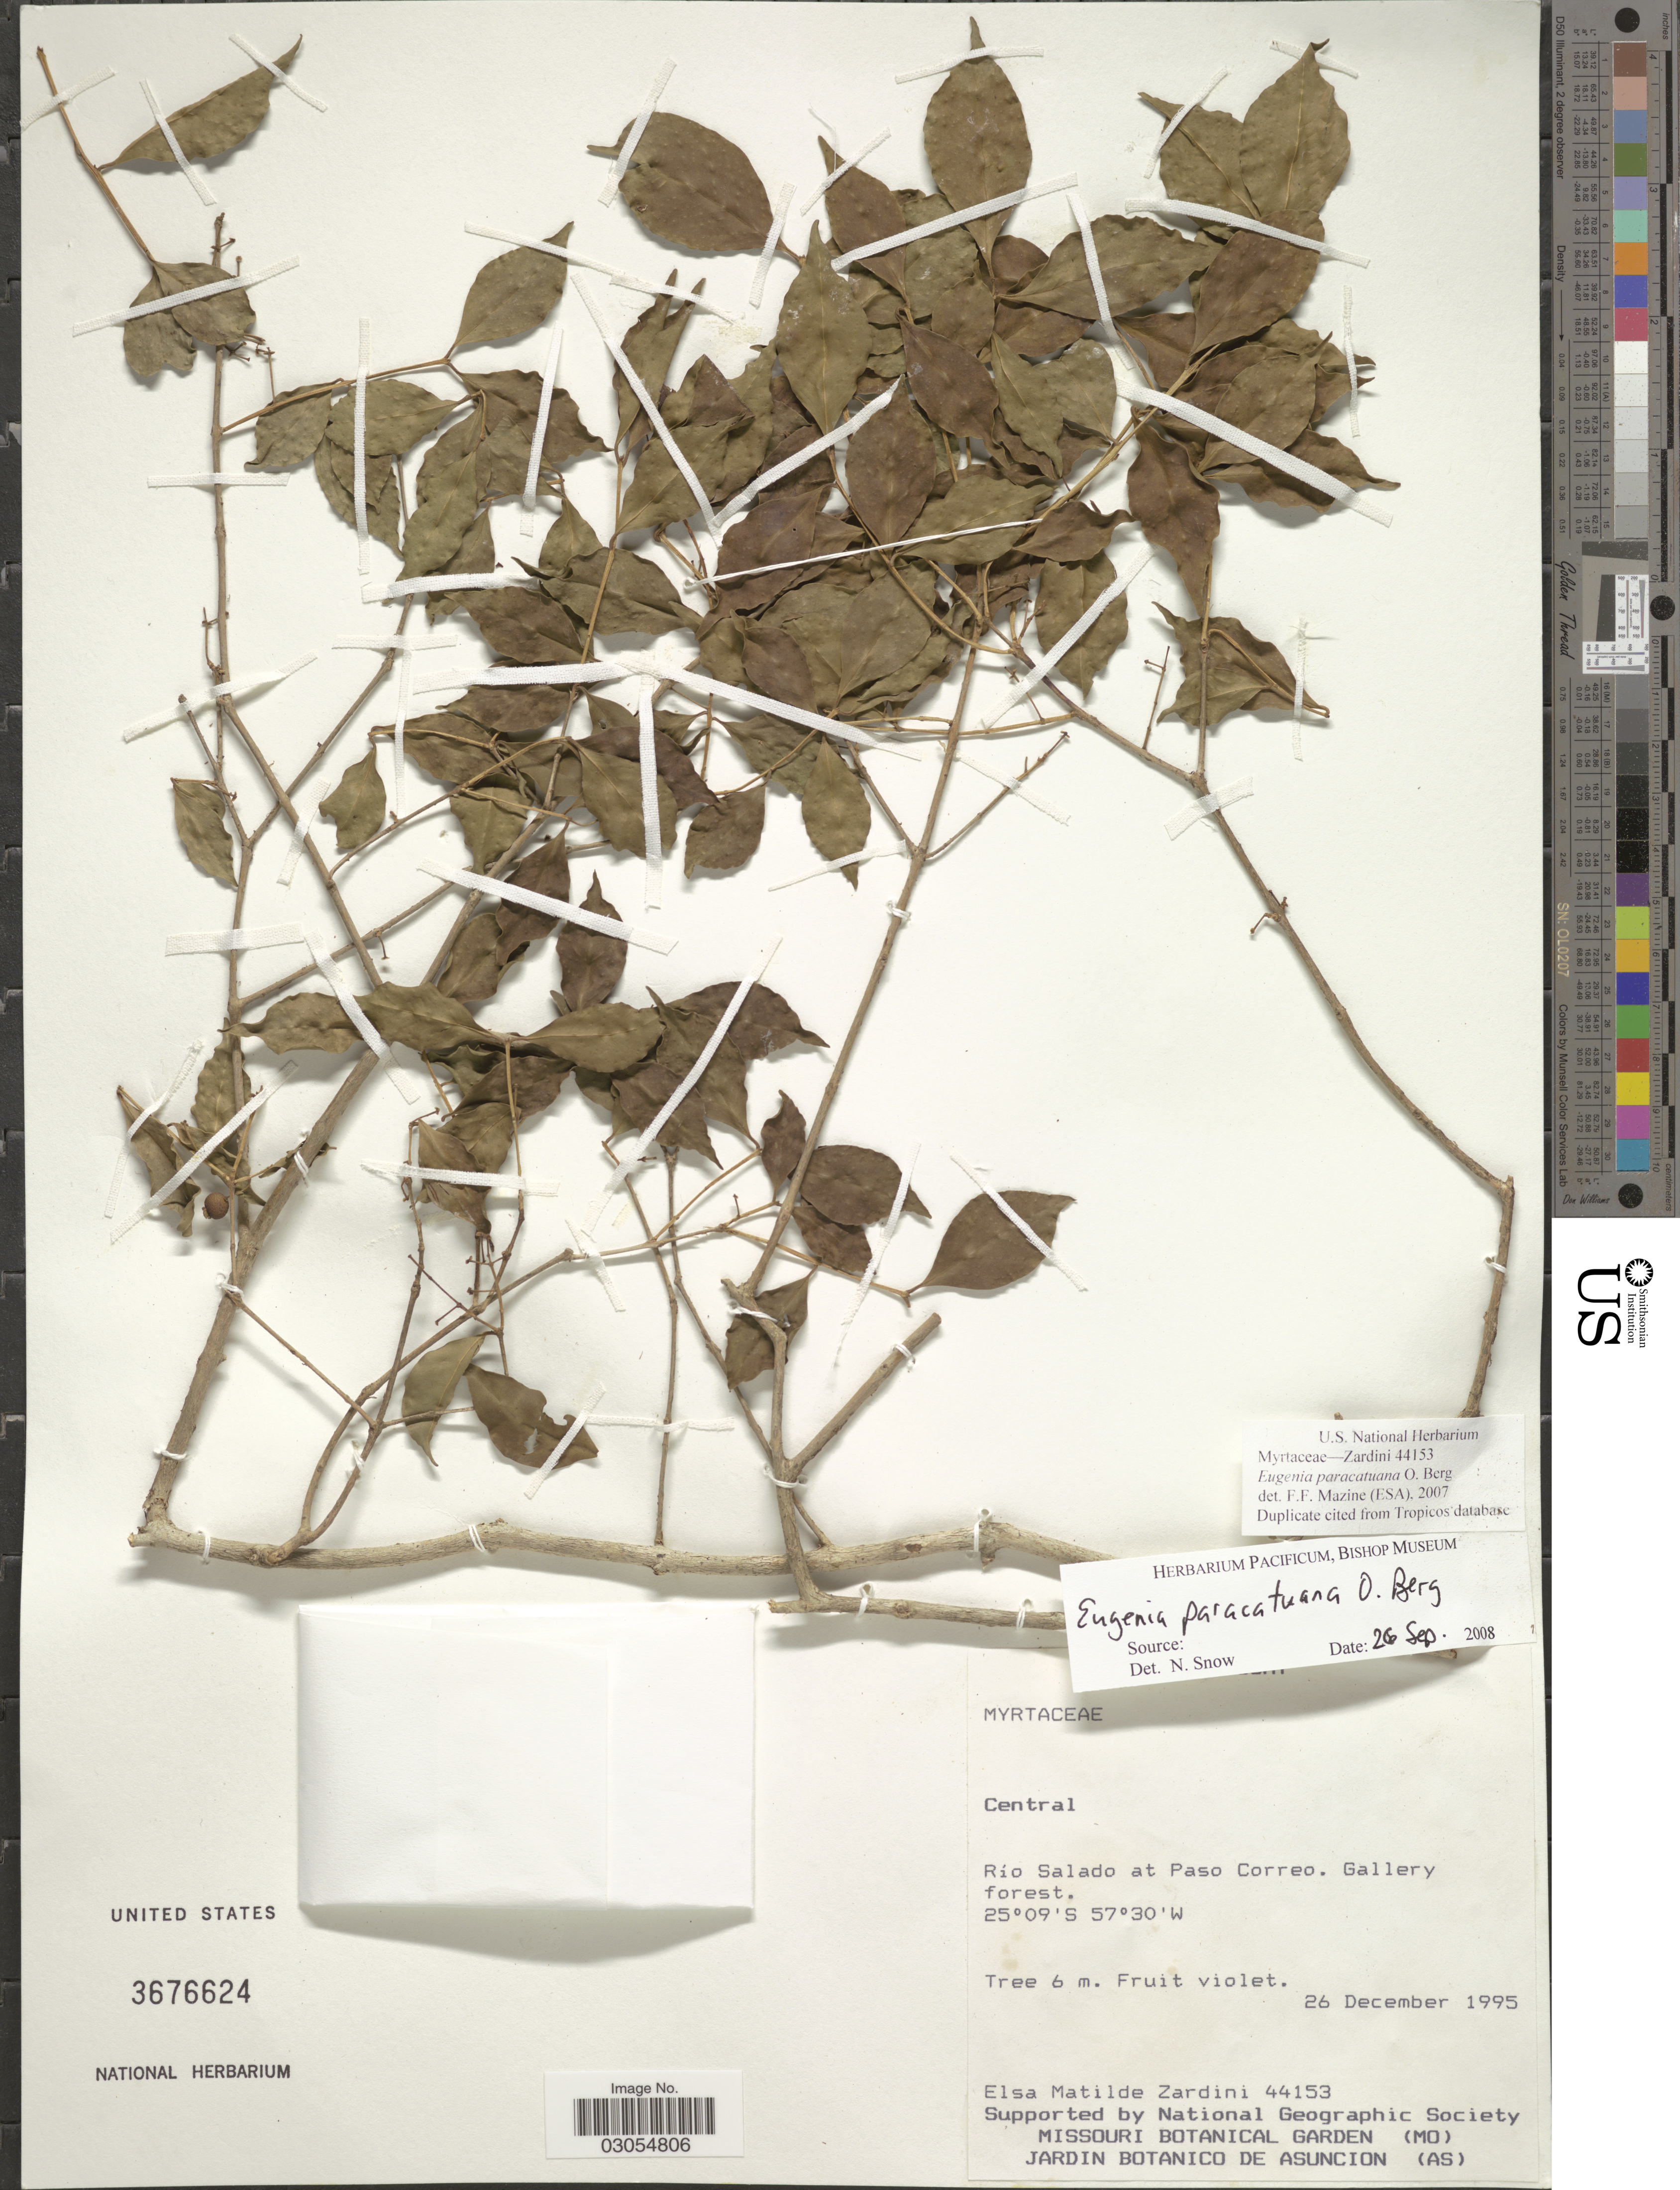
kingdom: Plantae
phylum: Tracheophyta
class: Magnoliopsida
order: Myrtales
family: Myrtaceae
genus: Eugenia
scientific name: Eugenia paracatuana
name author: O. Berg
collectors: E. M. Zardini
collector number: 44153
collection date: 1995-12-26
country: Paraguay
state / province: Central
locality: Río Salado at Paso Correo.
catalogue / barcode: US 3676624